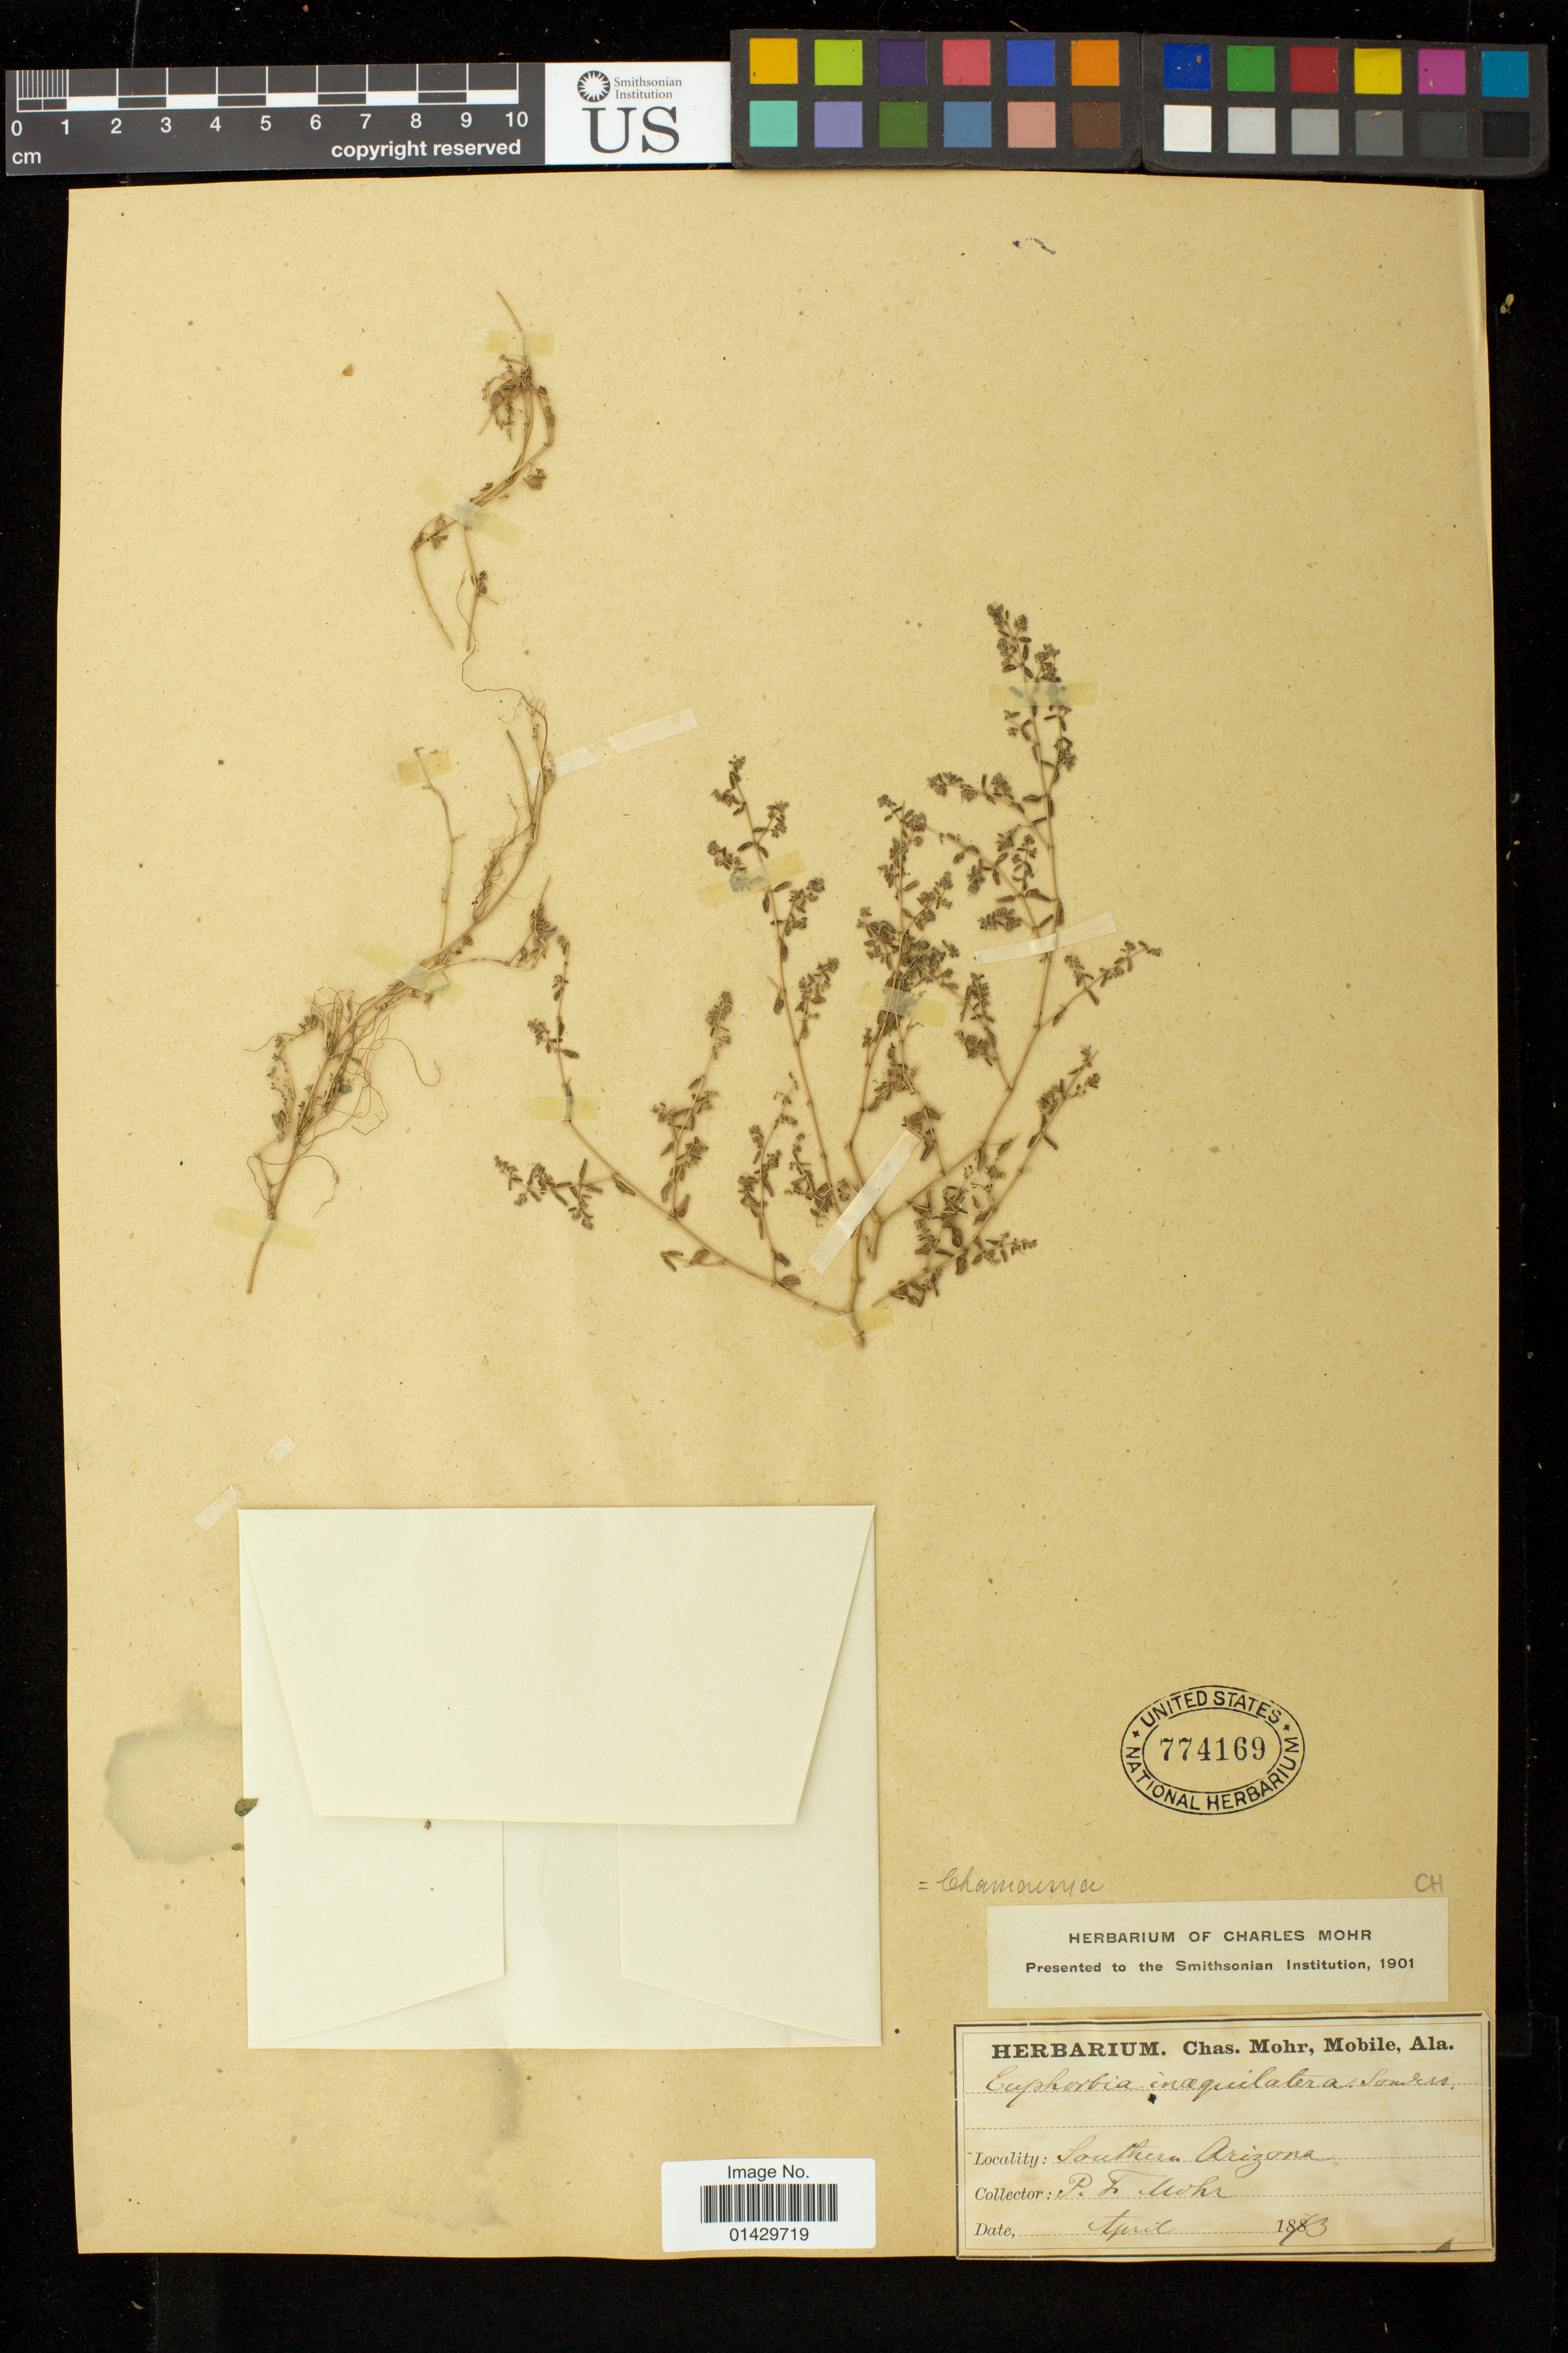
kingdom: Plantae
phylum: Tracheophyta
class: Magnoliopsida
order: Malpighiales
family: Euphorbiaceae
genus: Euphorbia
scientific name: Euphorbia sp.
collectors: P. F. Mohr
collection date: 1883-04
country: United States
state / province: Arizona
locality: Southern Arizona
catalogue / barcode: US 774169